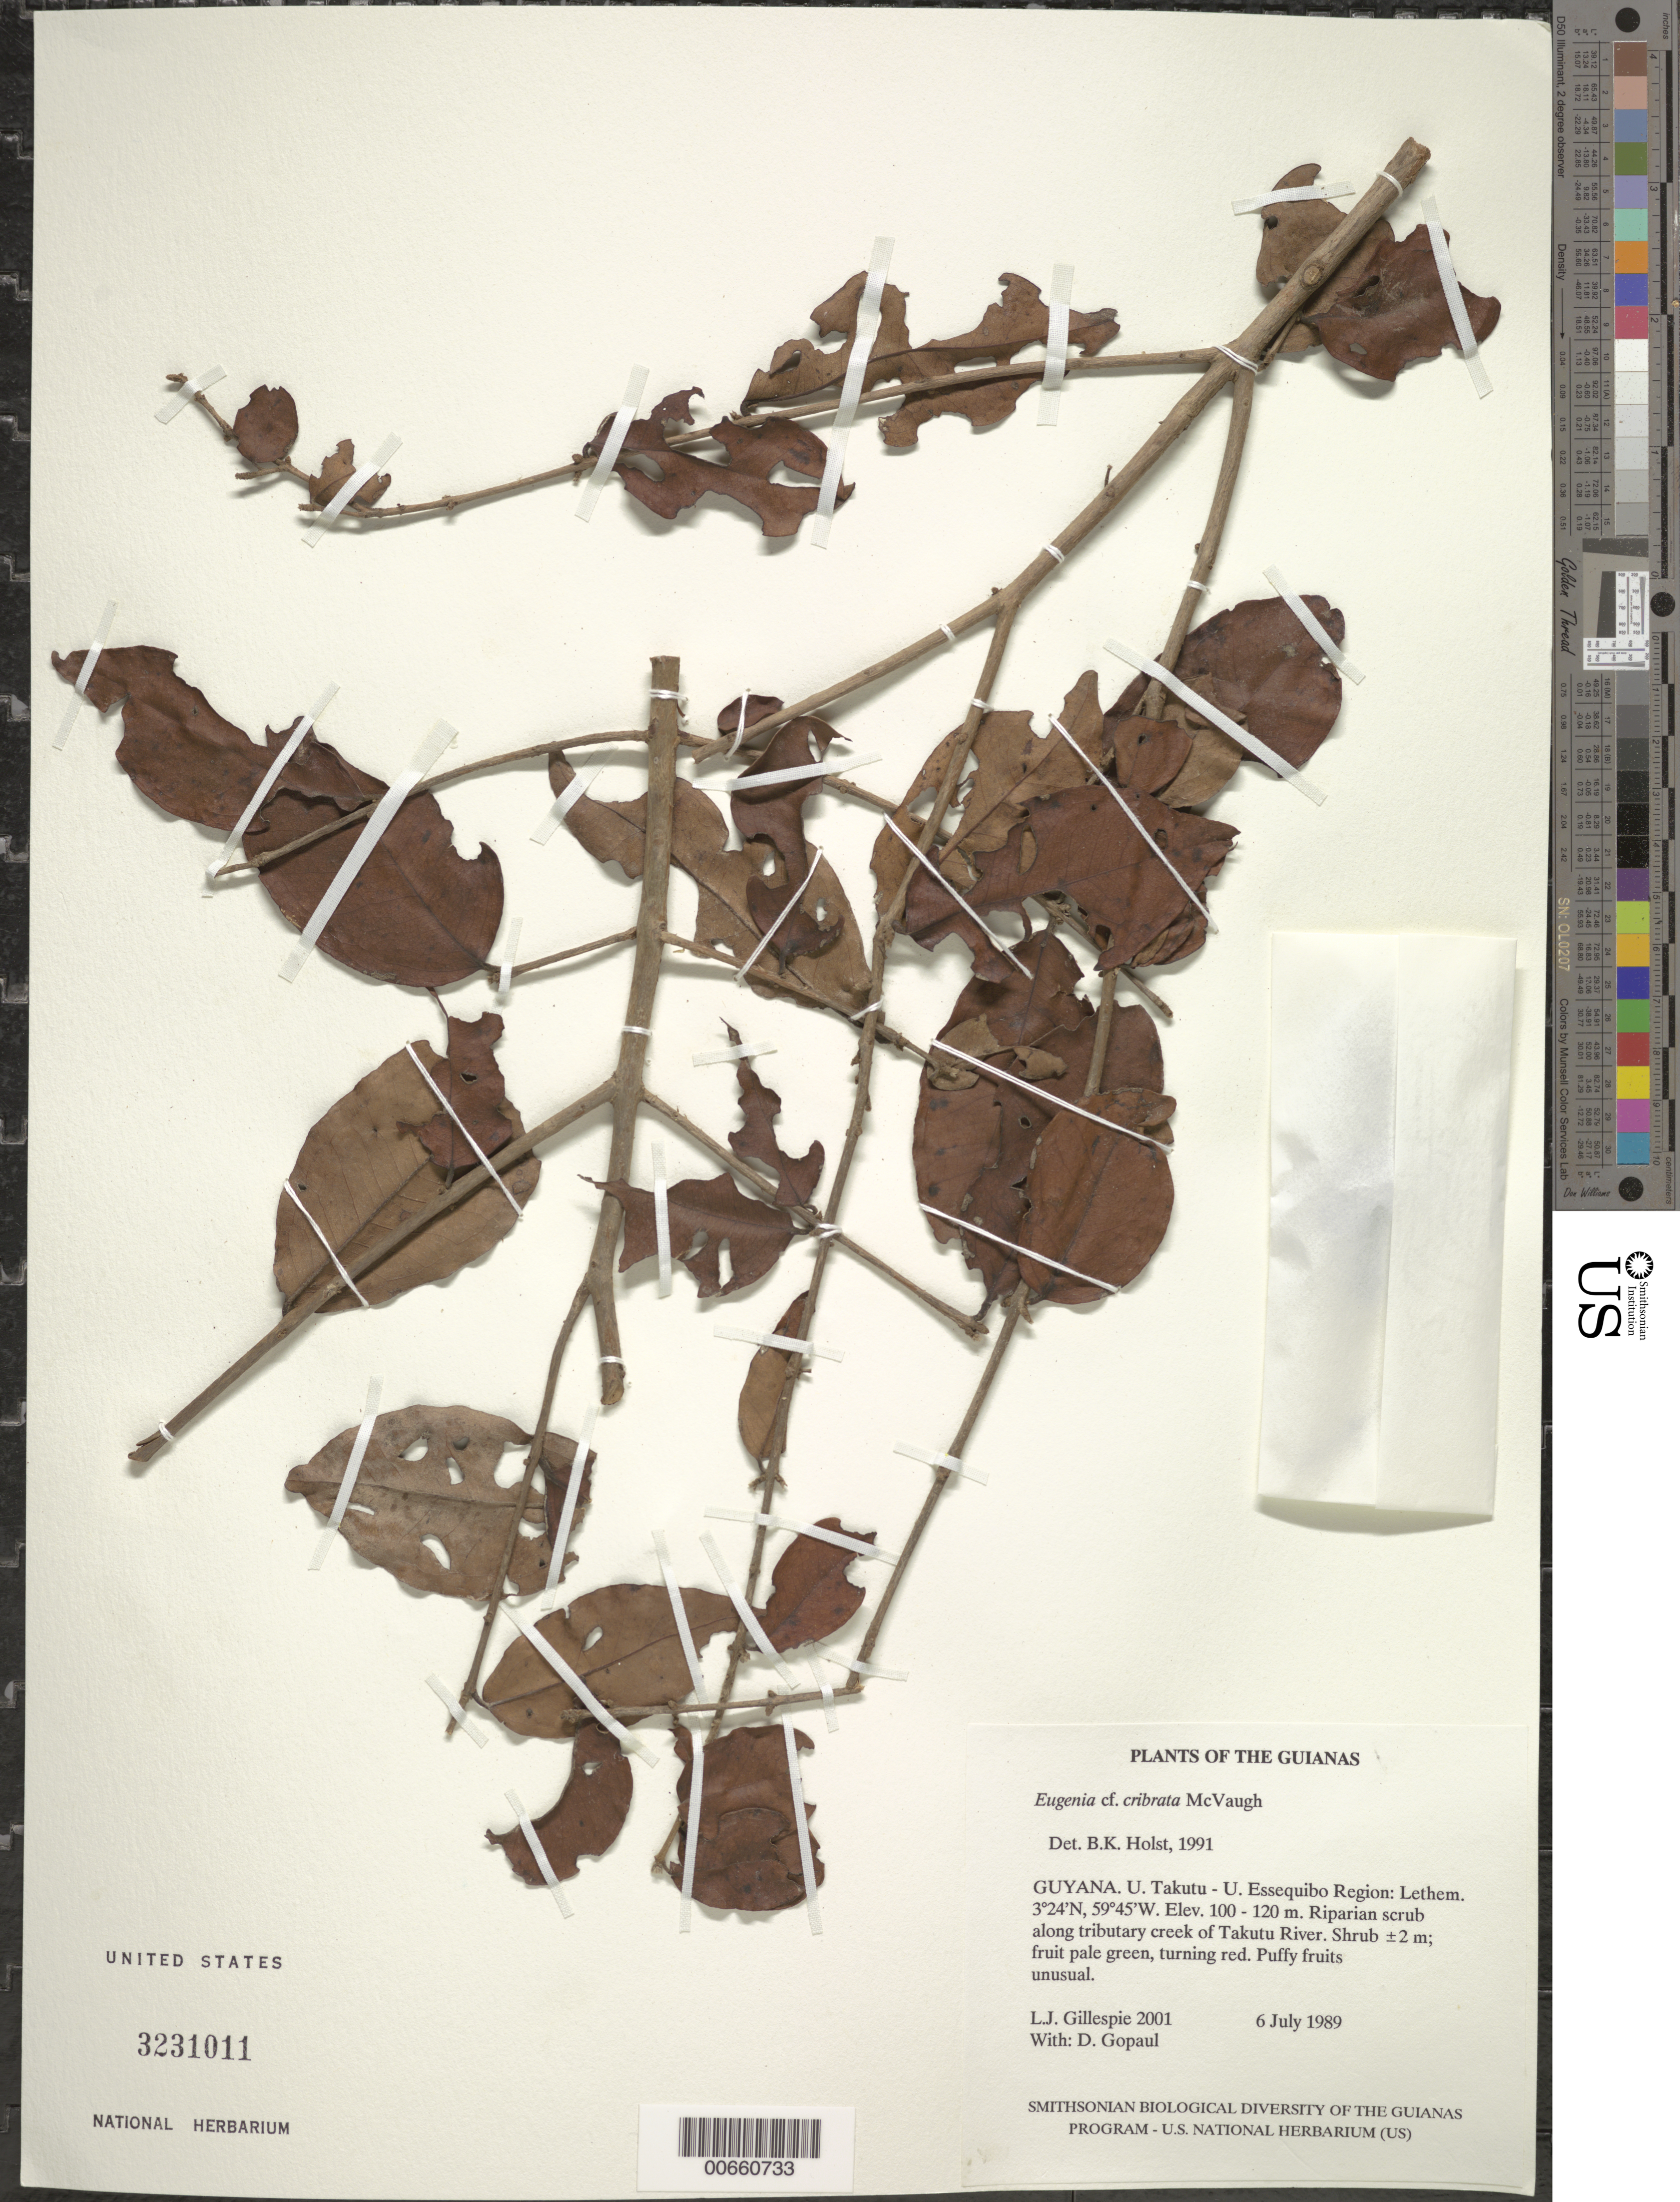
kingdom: Plantae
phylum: Tracheophyta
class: Magnoliopsida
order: Myrtales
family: Myrtaceae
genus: Eugenia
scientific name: Eugenia cribrata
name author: McVaugh in Maguire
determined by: Holst, Bruce K.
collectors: L. J. Gillespie & D. Gopaul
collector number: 2001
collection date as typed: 6 July 1989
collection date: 1989-07-06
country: Guyana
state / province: U. Takutu-U. Essequibo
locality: Lethem. Along tributary creek of Takutu River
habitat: Riparian scrub along creek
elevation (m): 100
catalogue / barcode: US 3231011